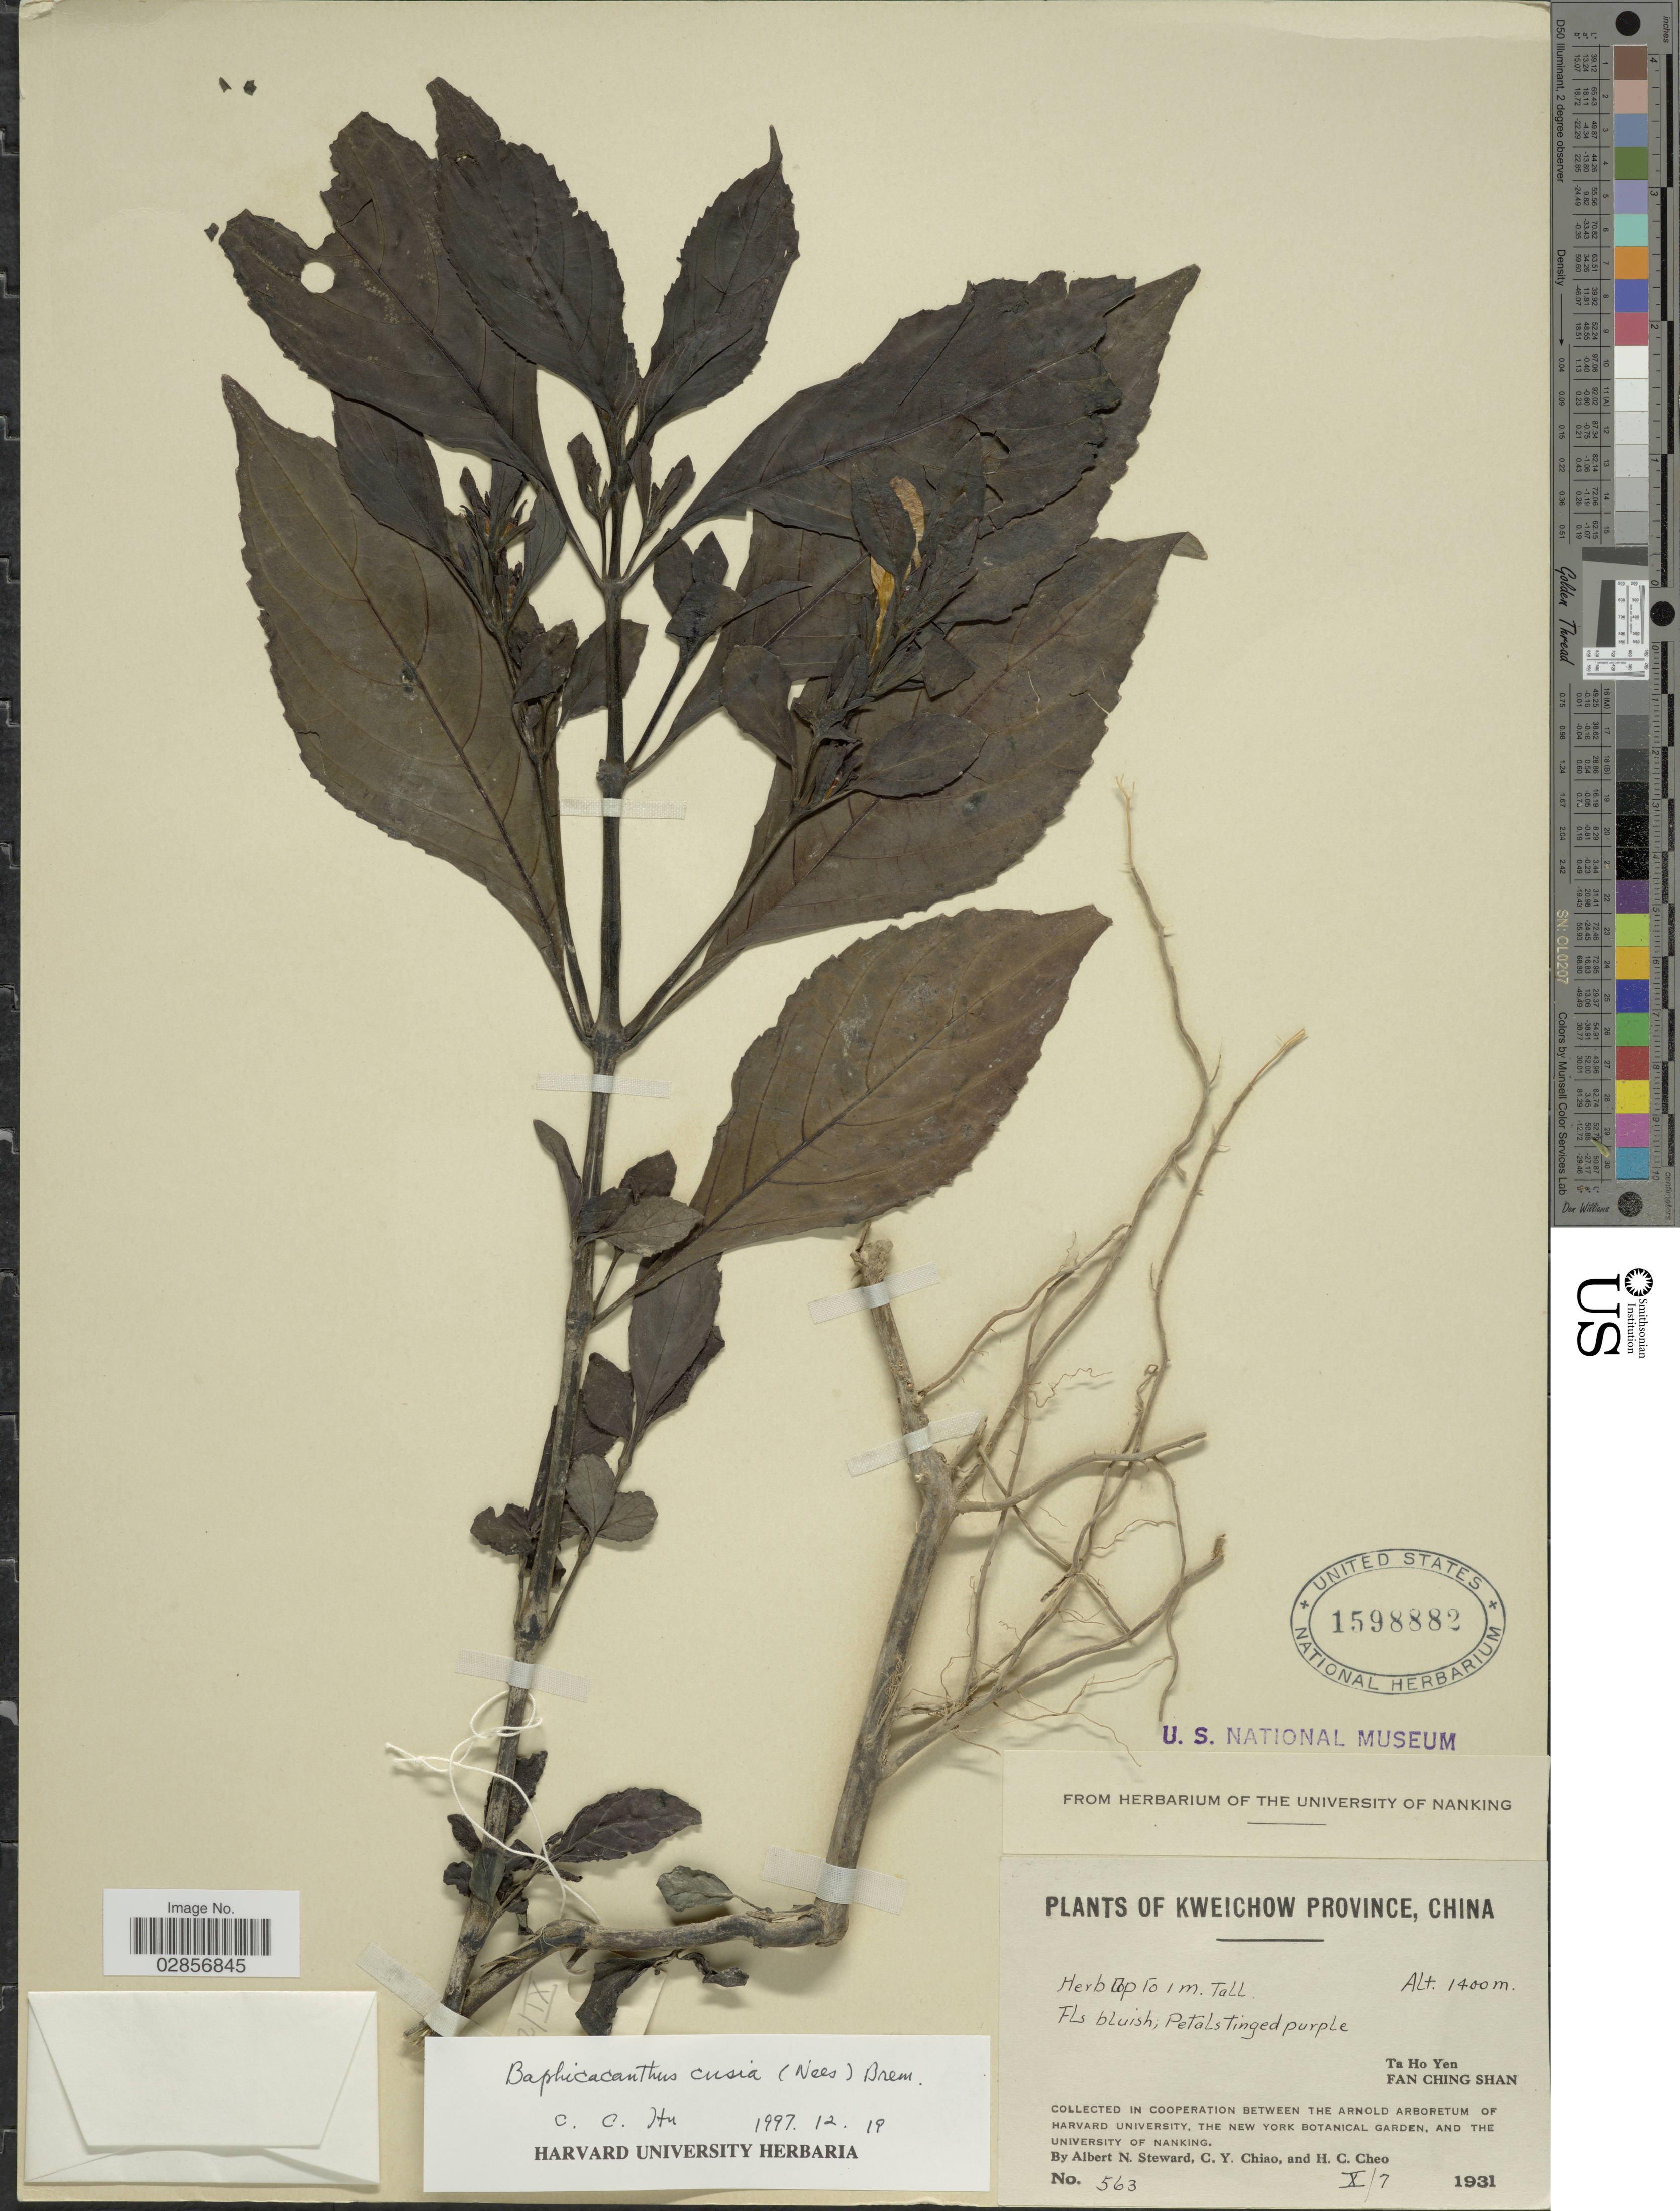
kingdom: Plantae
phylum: Tracheophyta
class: Magnoliopsida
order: Lamiales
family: Acanthaceae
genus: Baphicacanthus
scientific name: Baphicacanthus cusia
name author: (Nees) Bremek.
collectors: A. N. Steward, C. Y. Chiao & H. Cheo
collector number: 563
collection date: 1931-10-07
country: China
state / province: Guizhou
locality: Kweichow Province. Ta Ho Yen. Fan Ching Shan.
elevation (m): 1400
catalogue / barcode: US 1598882